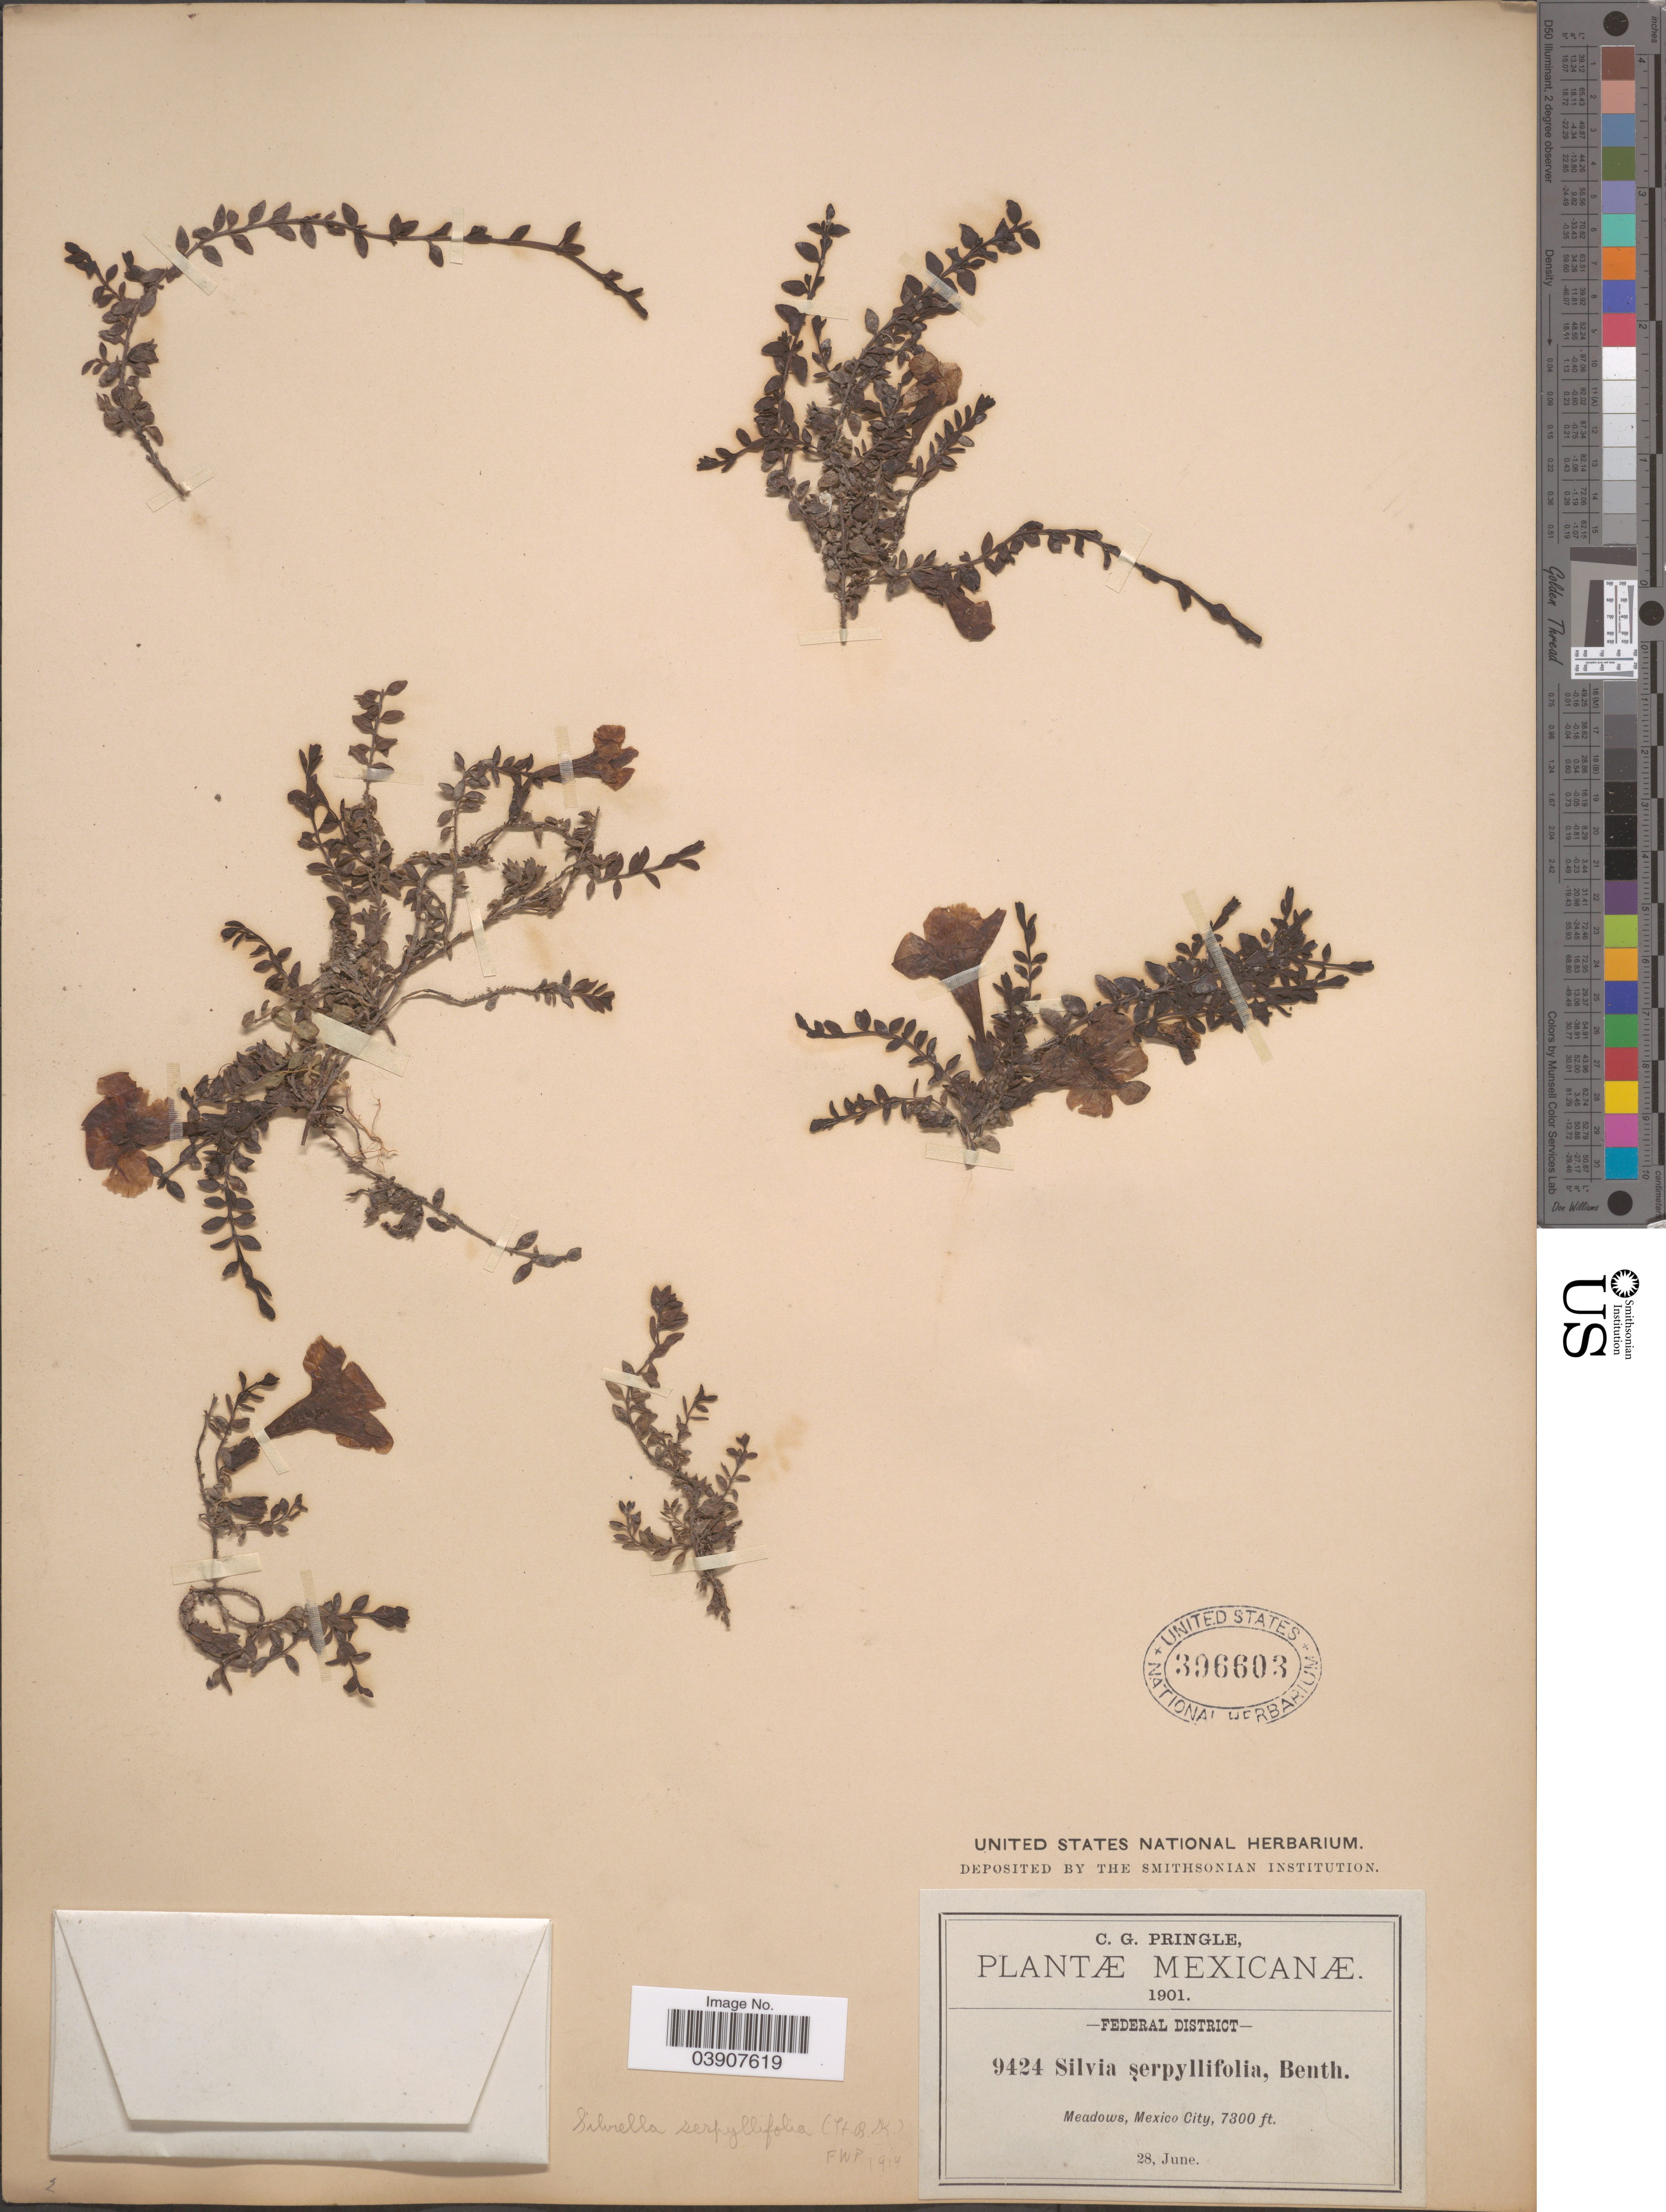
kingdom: Plantae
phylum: Tracheophyta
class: Magnoliopsida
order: Lamiales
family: Orobanchaceae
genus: Silvia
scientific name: Silvia serpyllifolia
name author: (Kunth) Benth.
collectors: C. G. Pringle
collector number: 9424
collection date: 1901-06-28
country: Mexico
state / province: Distrito Federal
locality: Federal District, Mexico City.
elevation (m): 2225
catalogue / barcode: US 396603